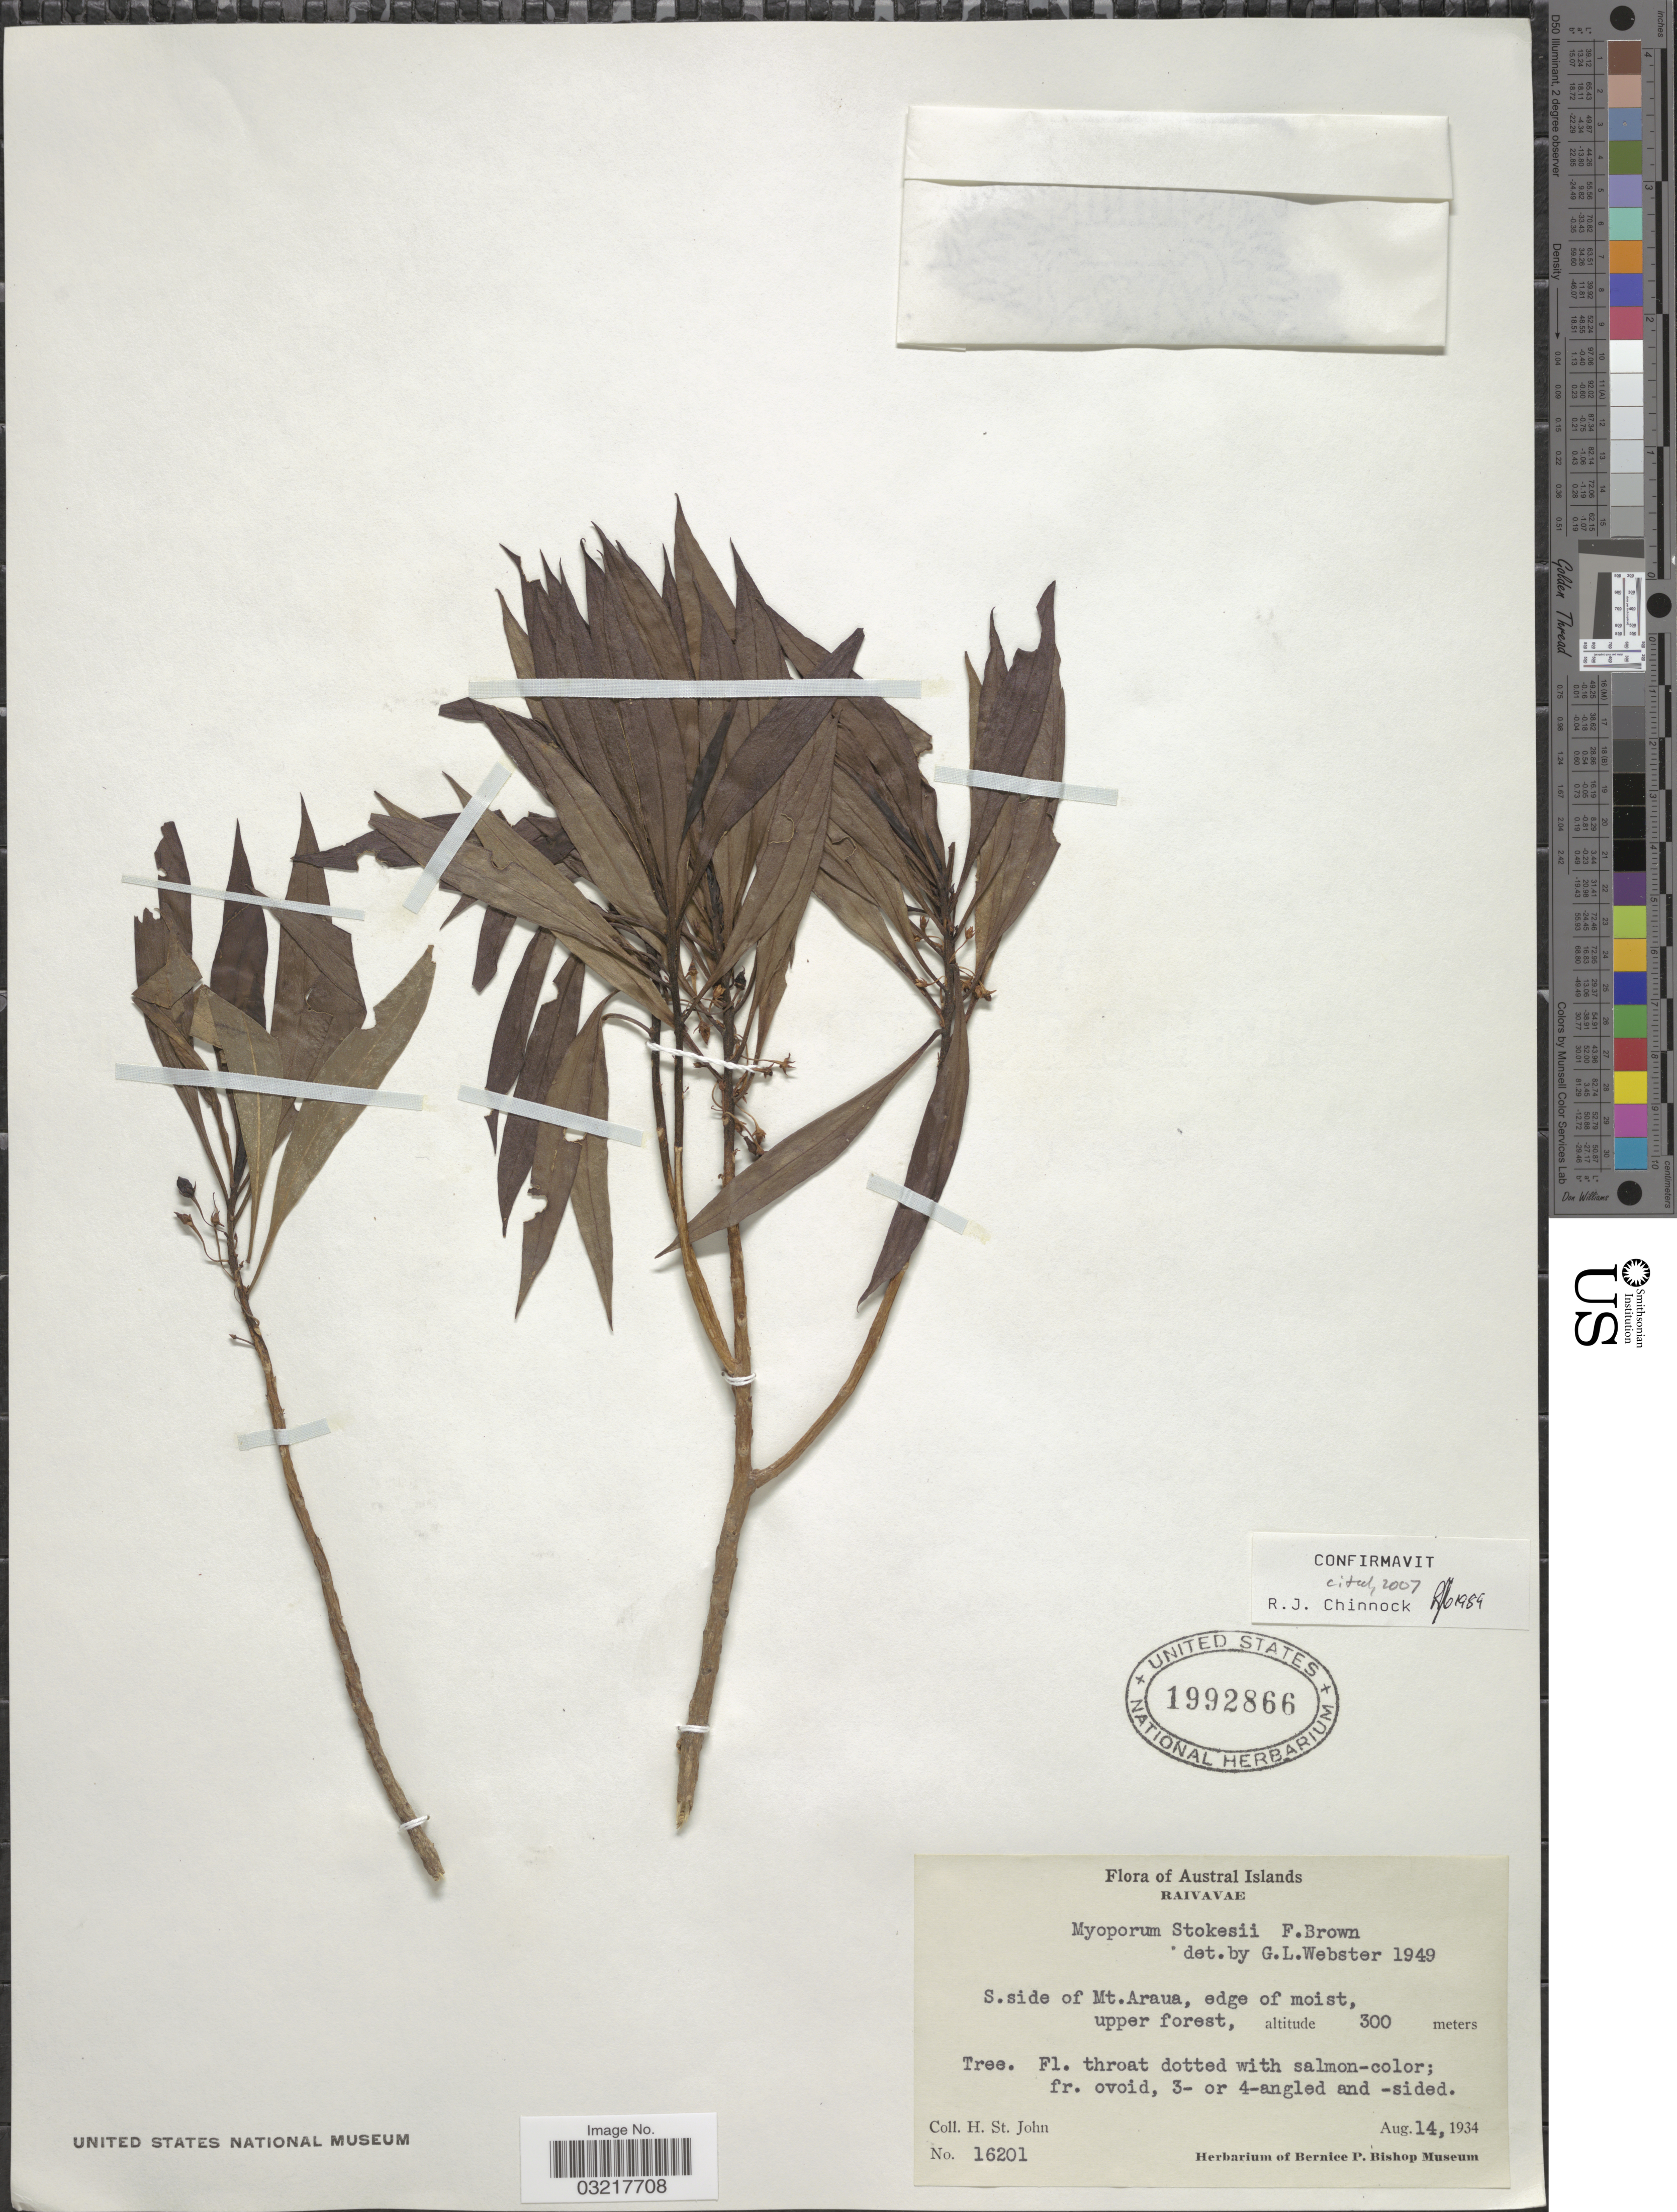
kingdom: Plantae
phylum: Tracheophyta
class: Magnoliopsida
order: Lamiales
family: Scrophulariaceae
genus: Myoporum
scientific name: Myoporum stokesii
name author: F. Br.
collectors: H. St. John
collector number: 16201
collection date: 1934-08-14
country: French Polynesia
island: Raivavae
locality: Austral Islands. Raivavae. S. side of Mt. Araua.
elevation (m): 300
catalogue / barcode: US 1992866